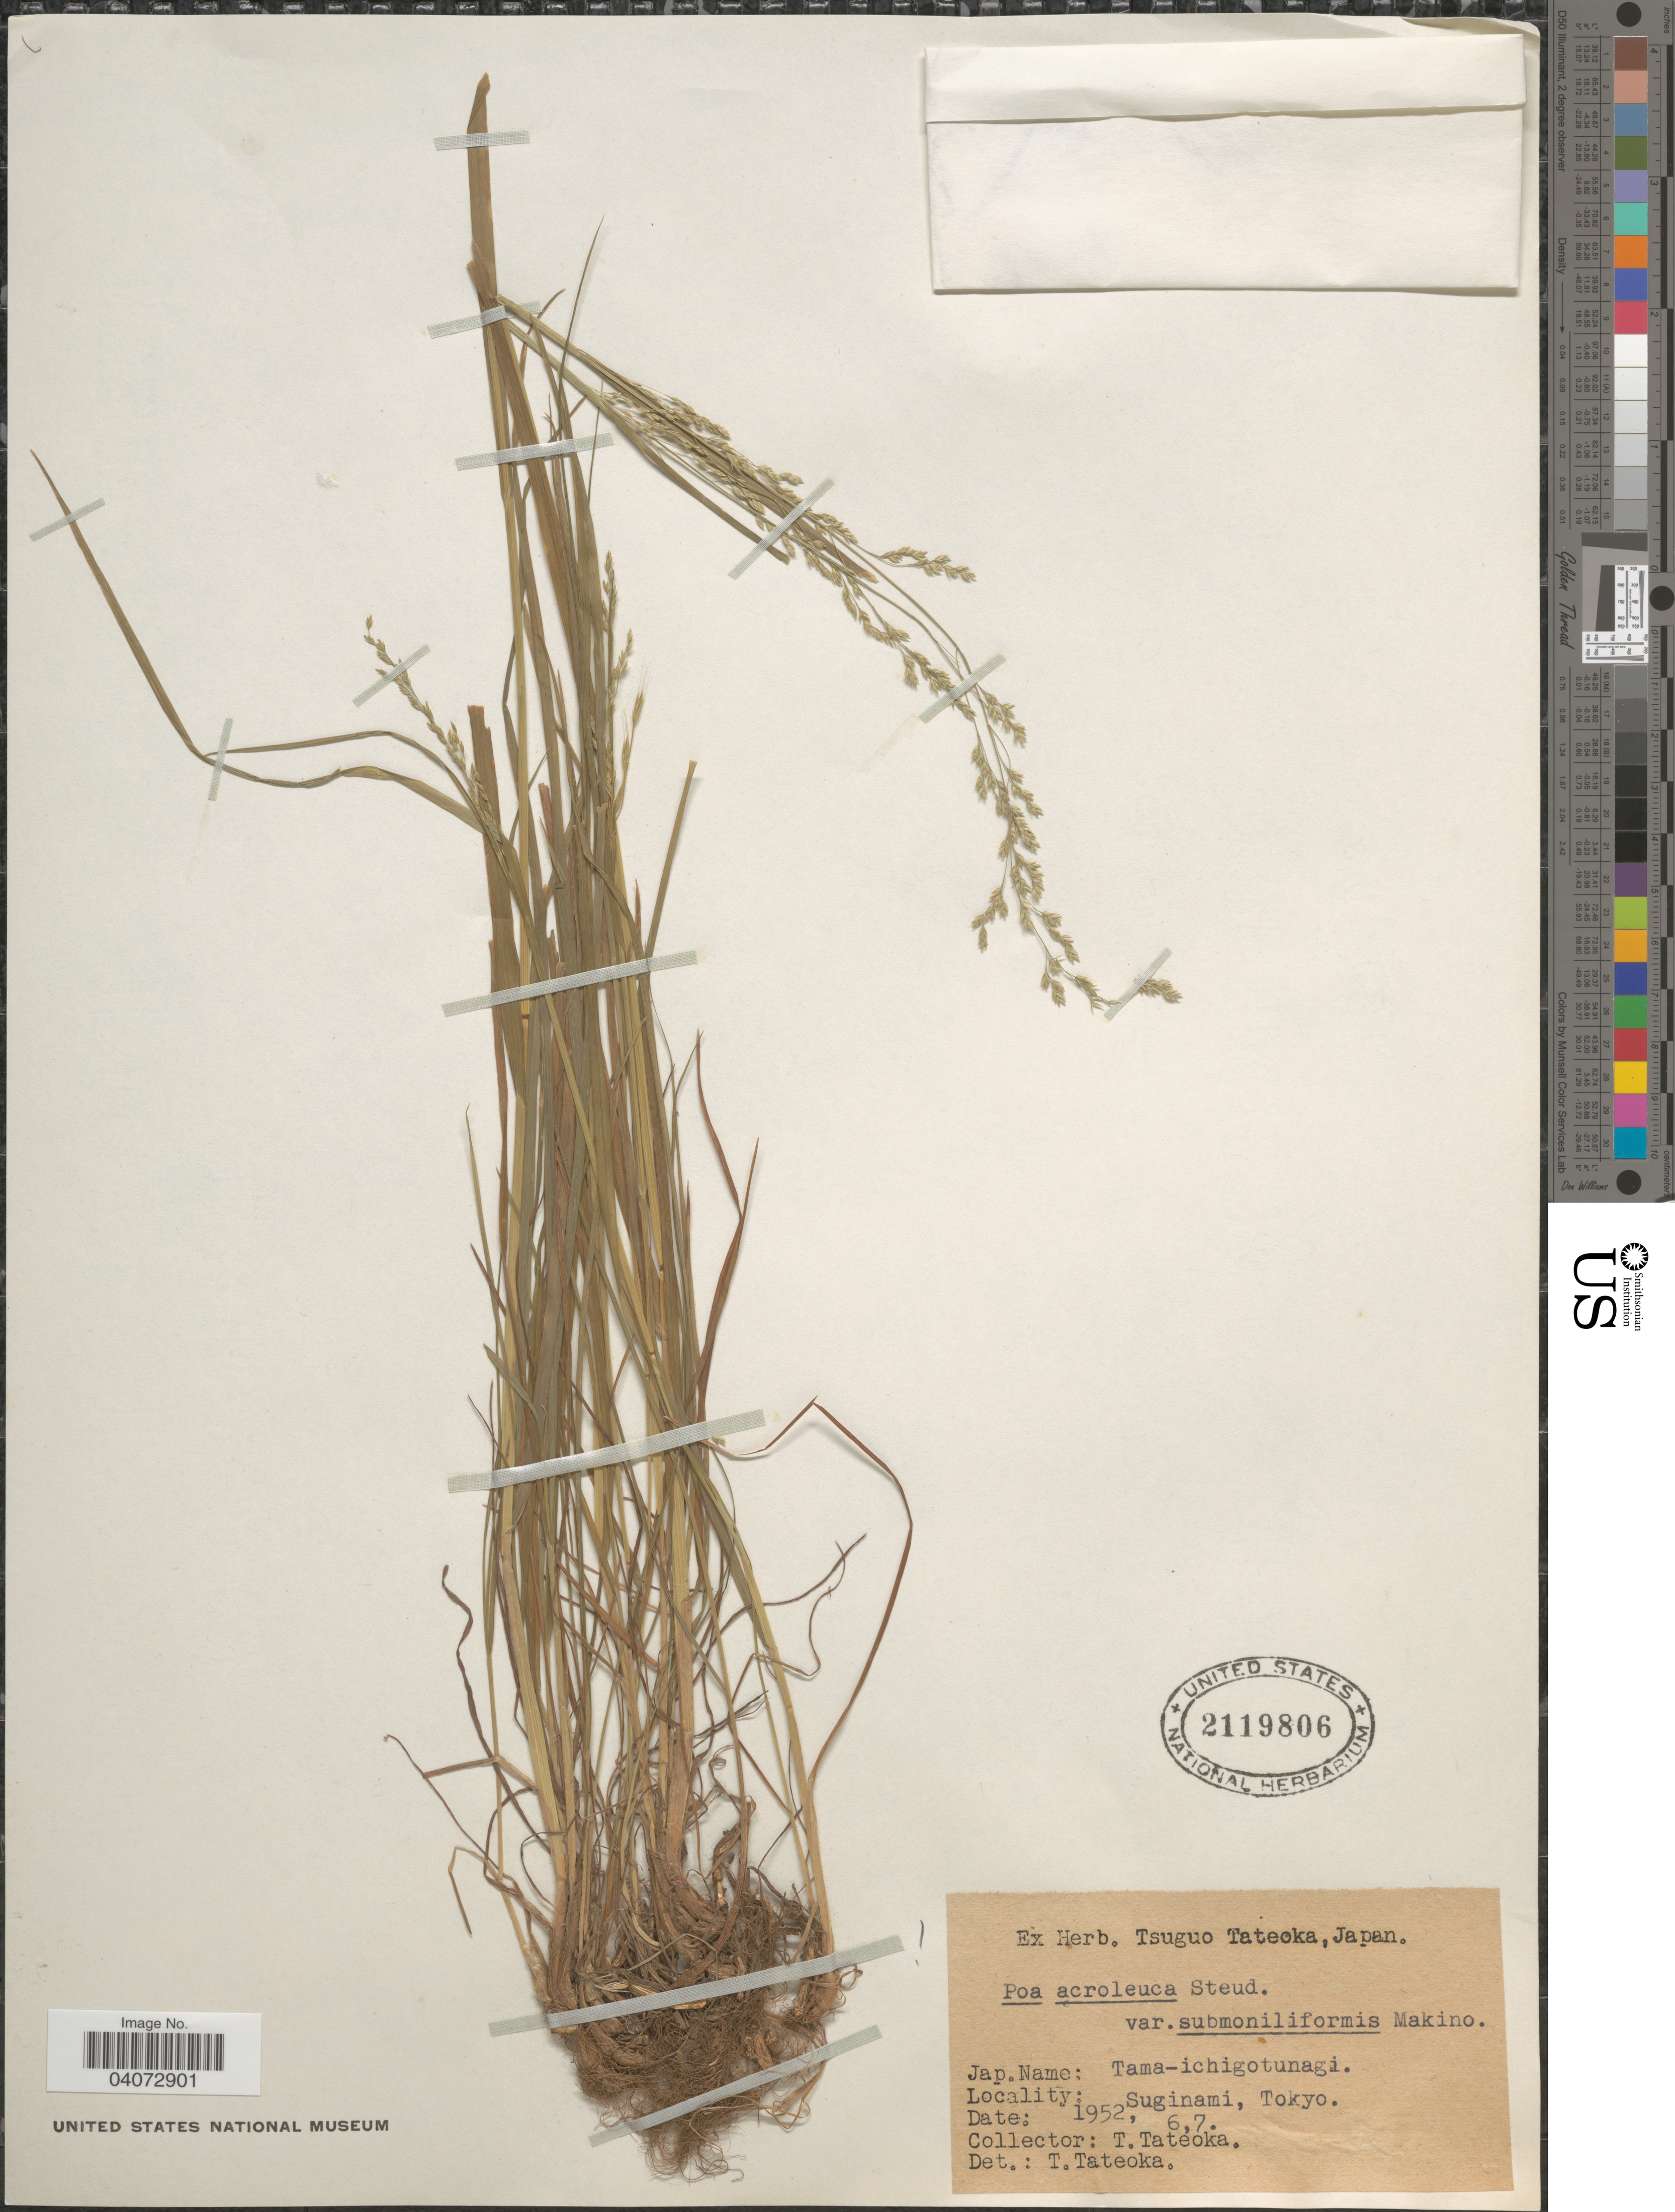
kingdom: Plantae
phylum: Tracheophyta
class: Liliopsida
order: Poales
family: Poaceae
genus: Poa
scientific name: Poa acroleuca var. submoniliformis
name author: Makino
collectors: T. Tateoka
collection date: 1952-07-06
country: Japan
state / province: Tokyo, Federal City of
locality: Suginami, Tokyo.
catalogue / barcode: US 2119806